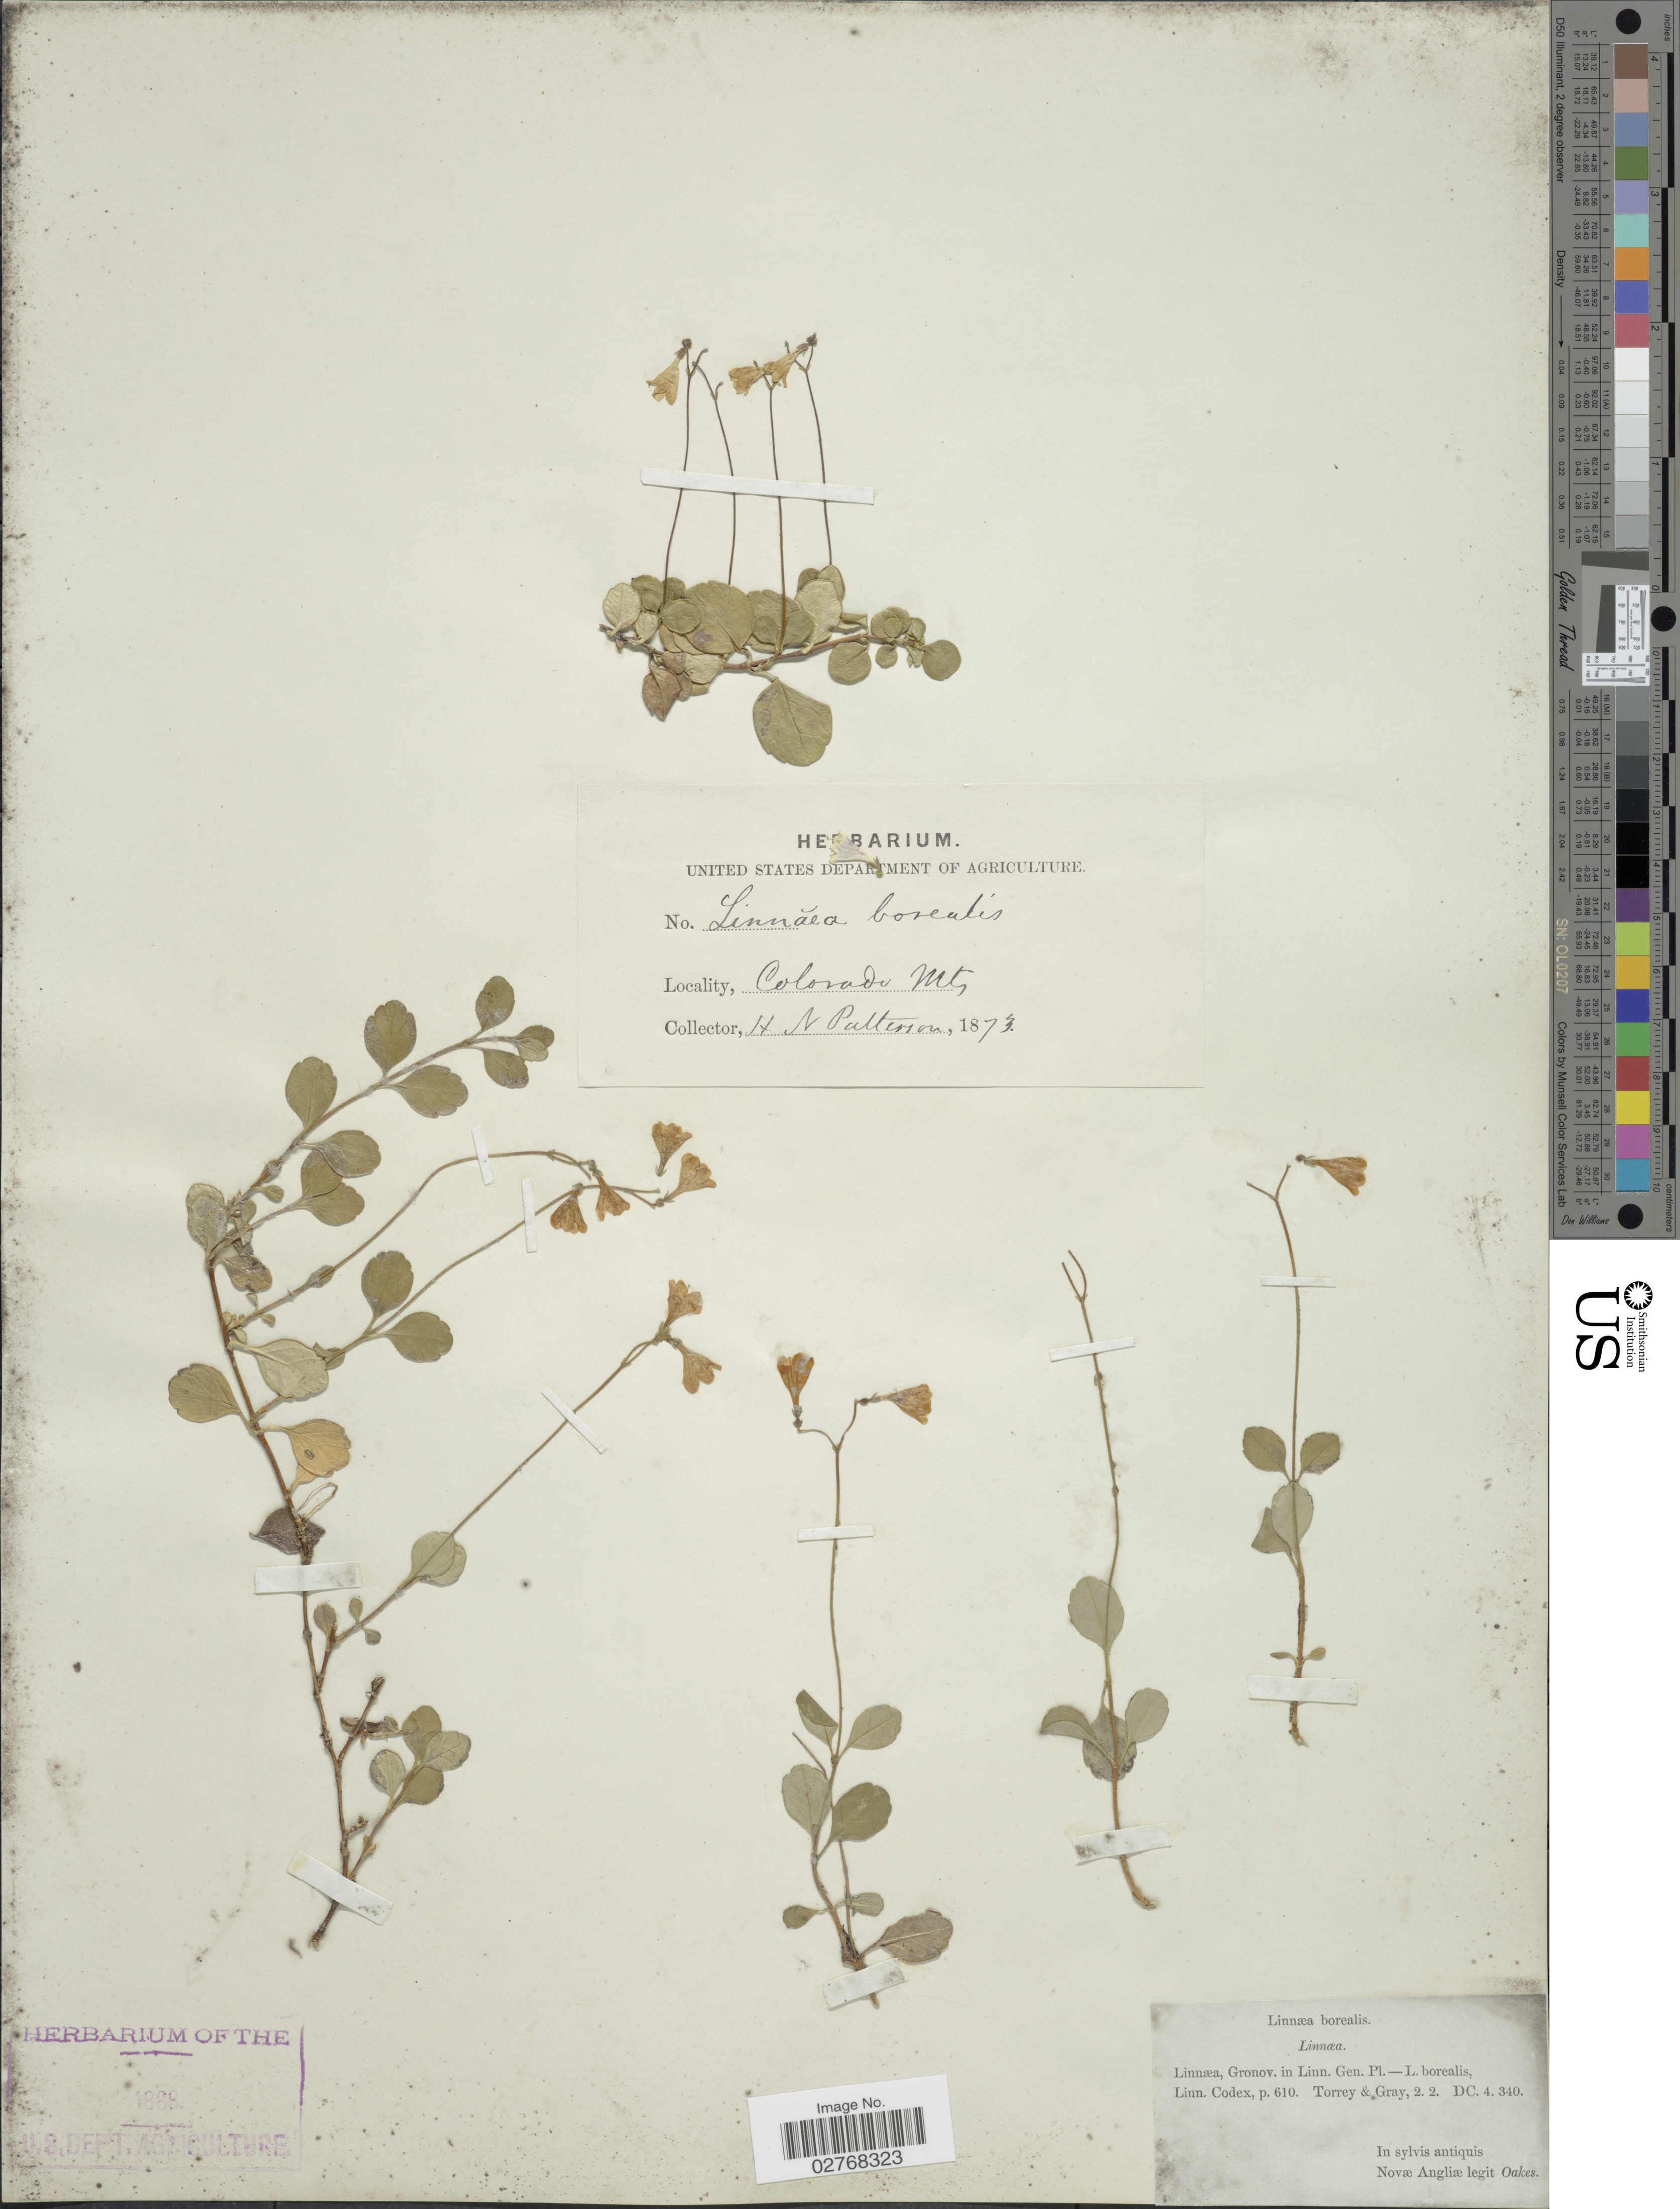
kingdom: Plantae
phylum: Tracheophyta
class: Magnoliopsida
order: Dipsacales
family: Caprifoliaceae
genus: Linnaea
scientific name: Linnaea borealis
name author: L.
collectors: H. N. Patterson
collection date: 1873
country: United States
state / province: Colorado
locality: Colorado Mts.